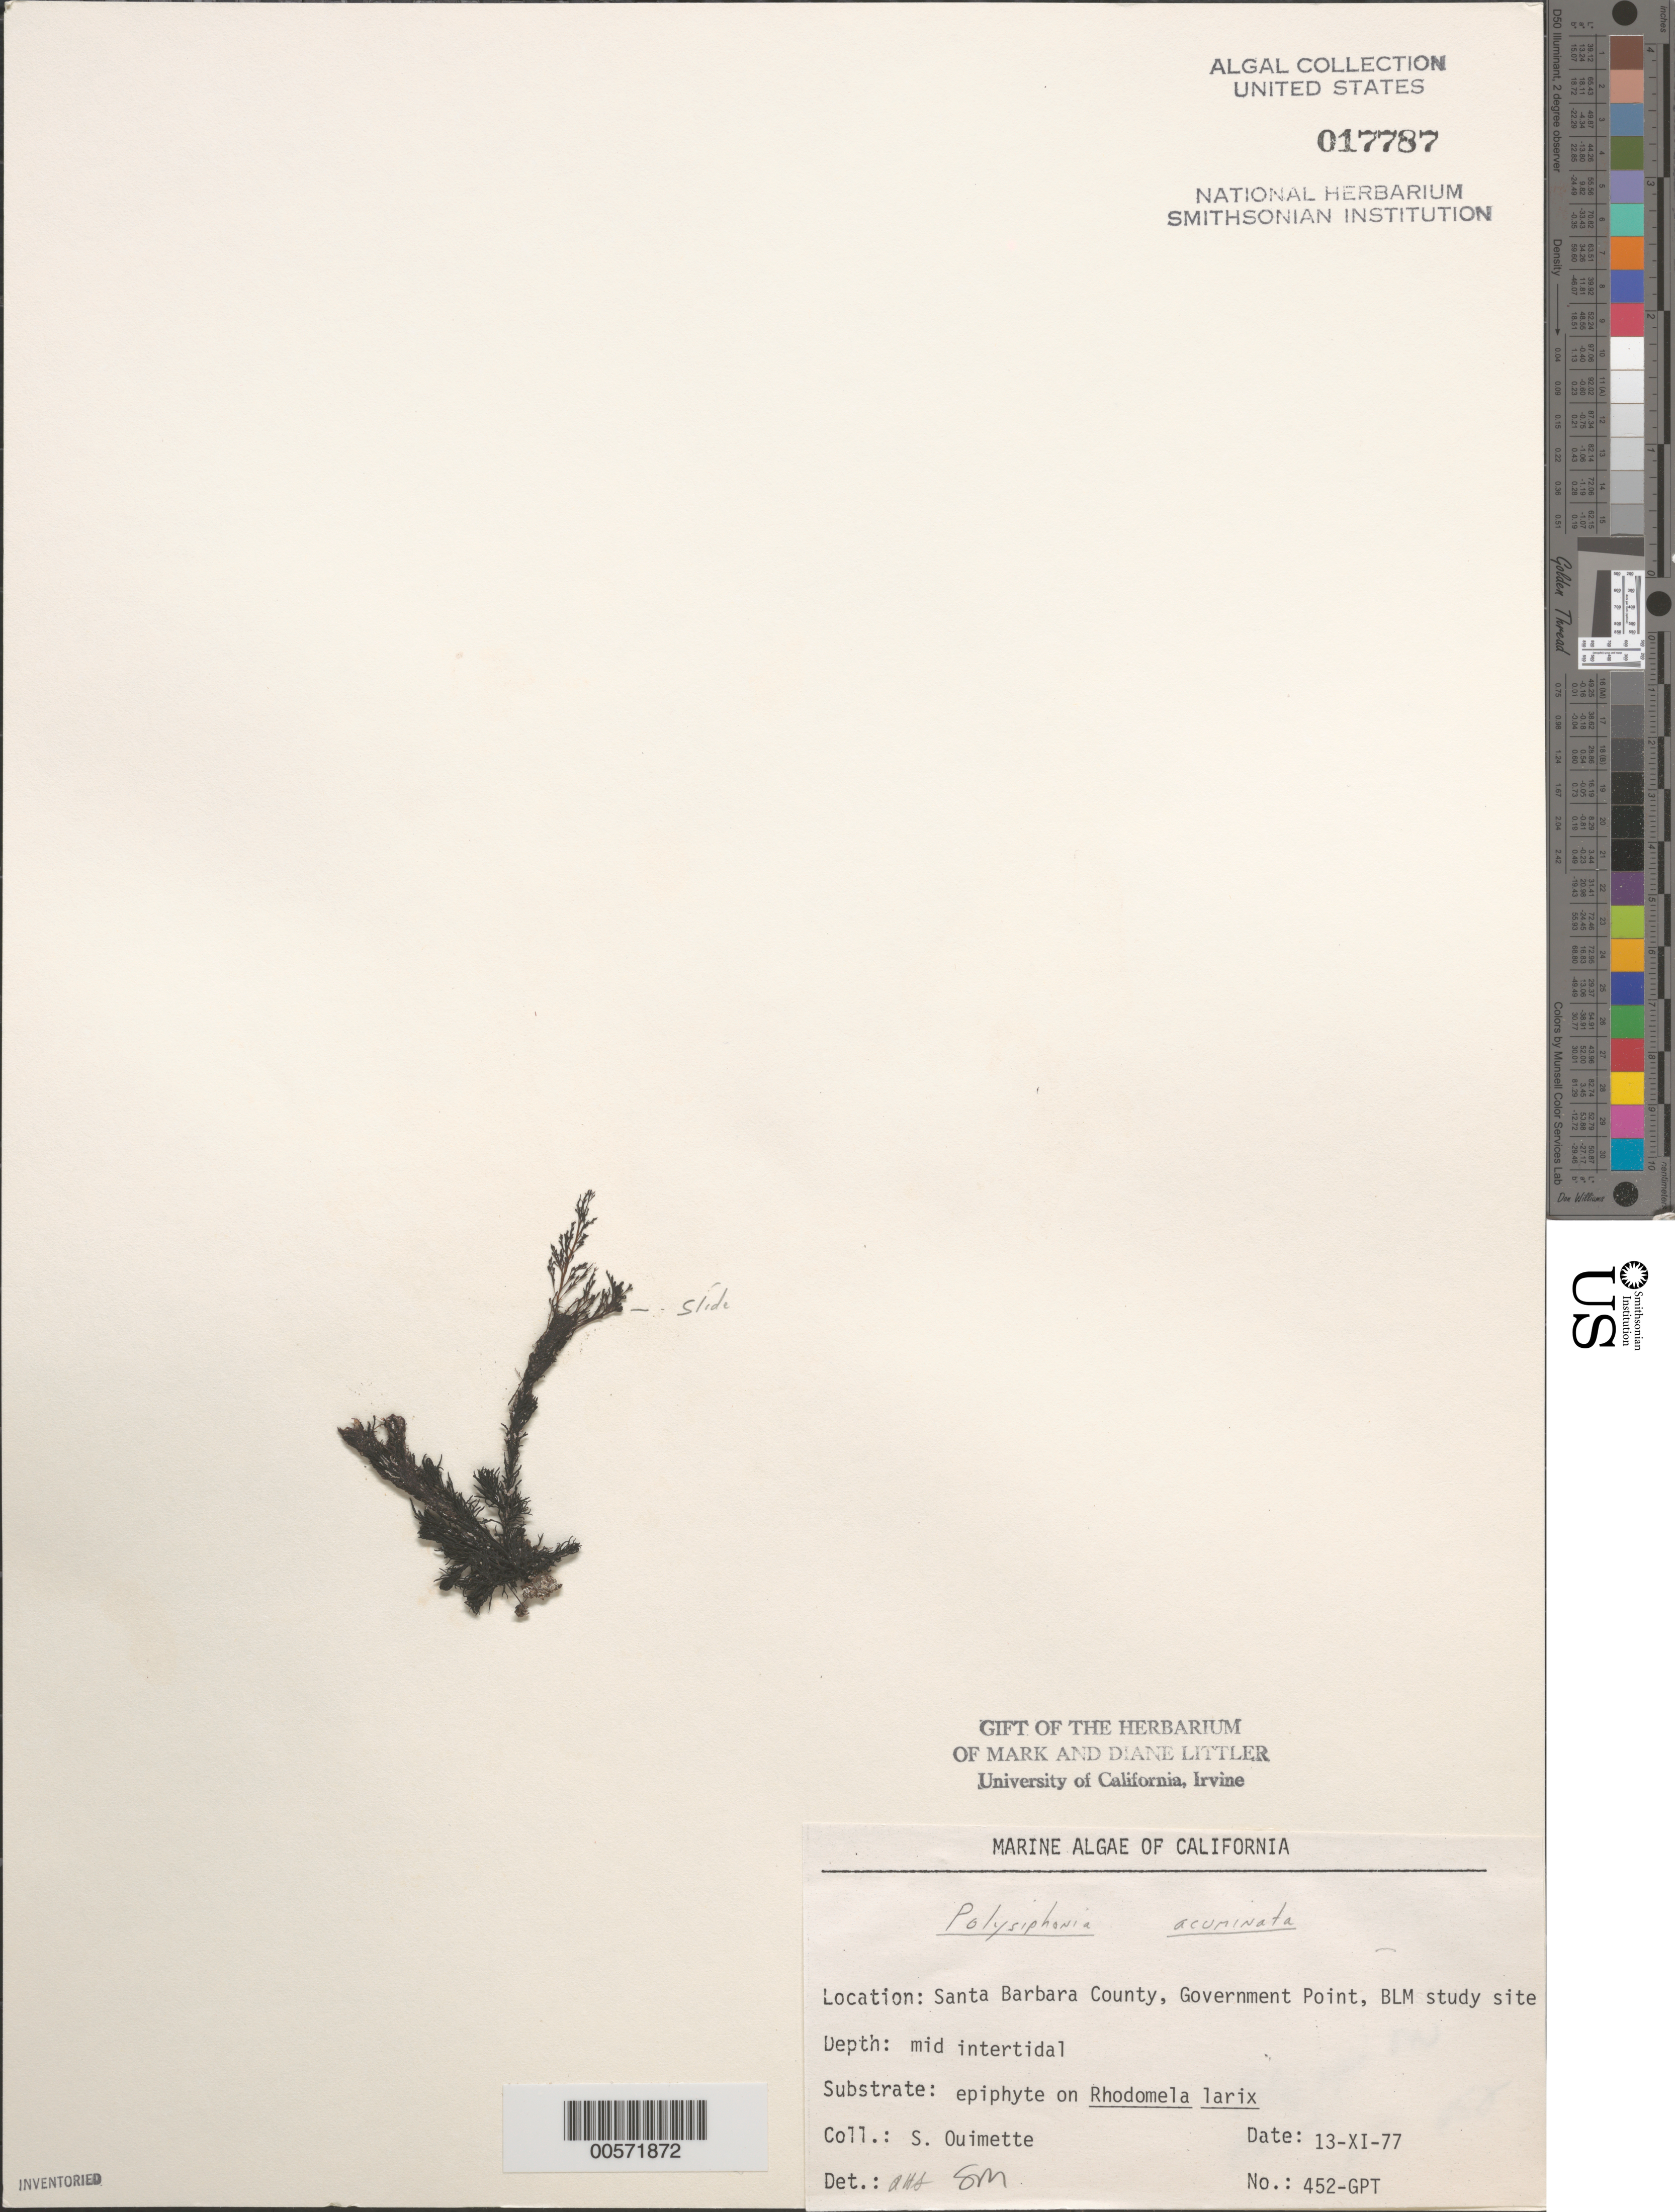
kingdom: Plantae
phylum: Rhodophyta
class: Florideophyceae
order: Ceramiales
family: Rhodomelaceae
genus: Polysiphonia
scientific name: Polysiphonia acuminata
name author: N.L. Gardner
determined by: Sims, Robert H.; Murray, S. N.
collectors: S. Ouimette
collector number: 452-gpt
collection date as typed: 13 Nov 1977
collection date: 1977-11-13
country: United States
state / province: California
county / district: Santa Barbara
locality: Government Point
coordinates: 34 26'31"N, 120 24'06"W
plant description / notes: BLM-SOCALBIGHT Rocky Intertidal Survey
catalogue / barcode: US 17787